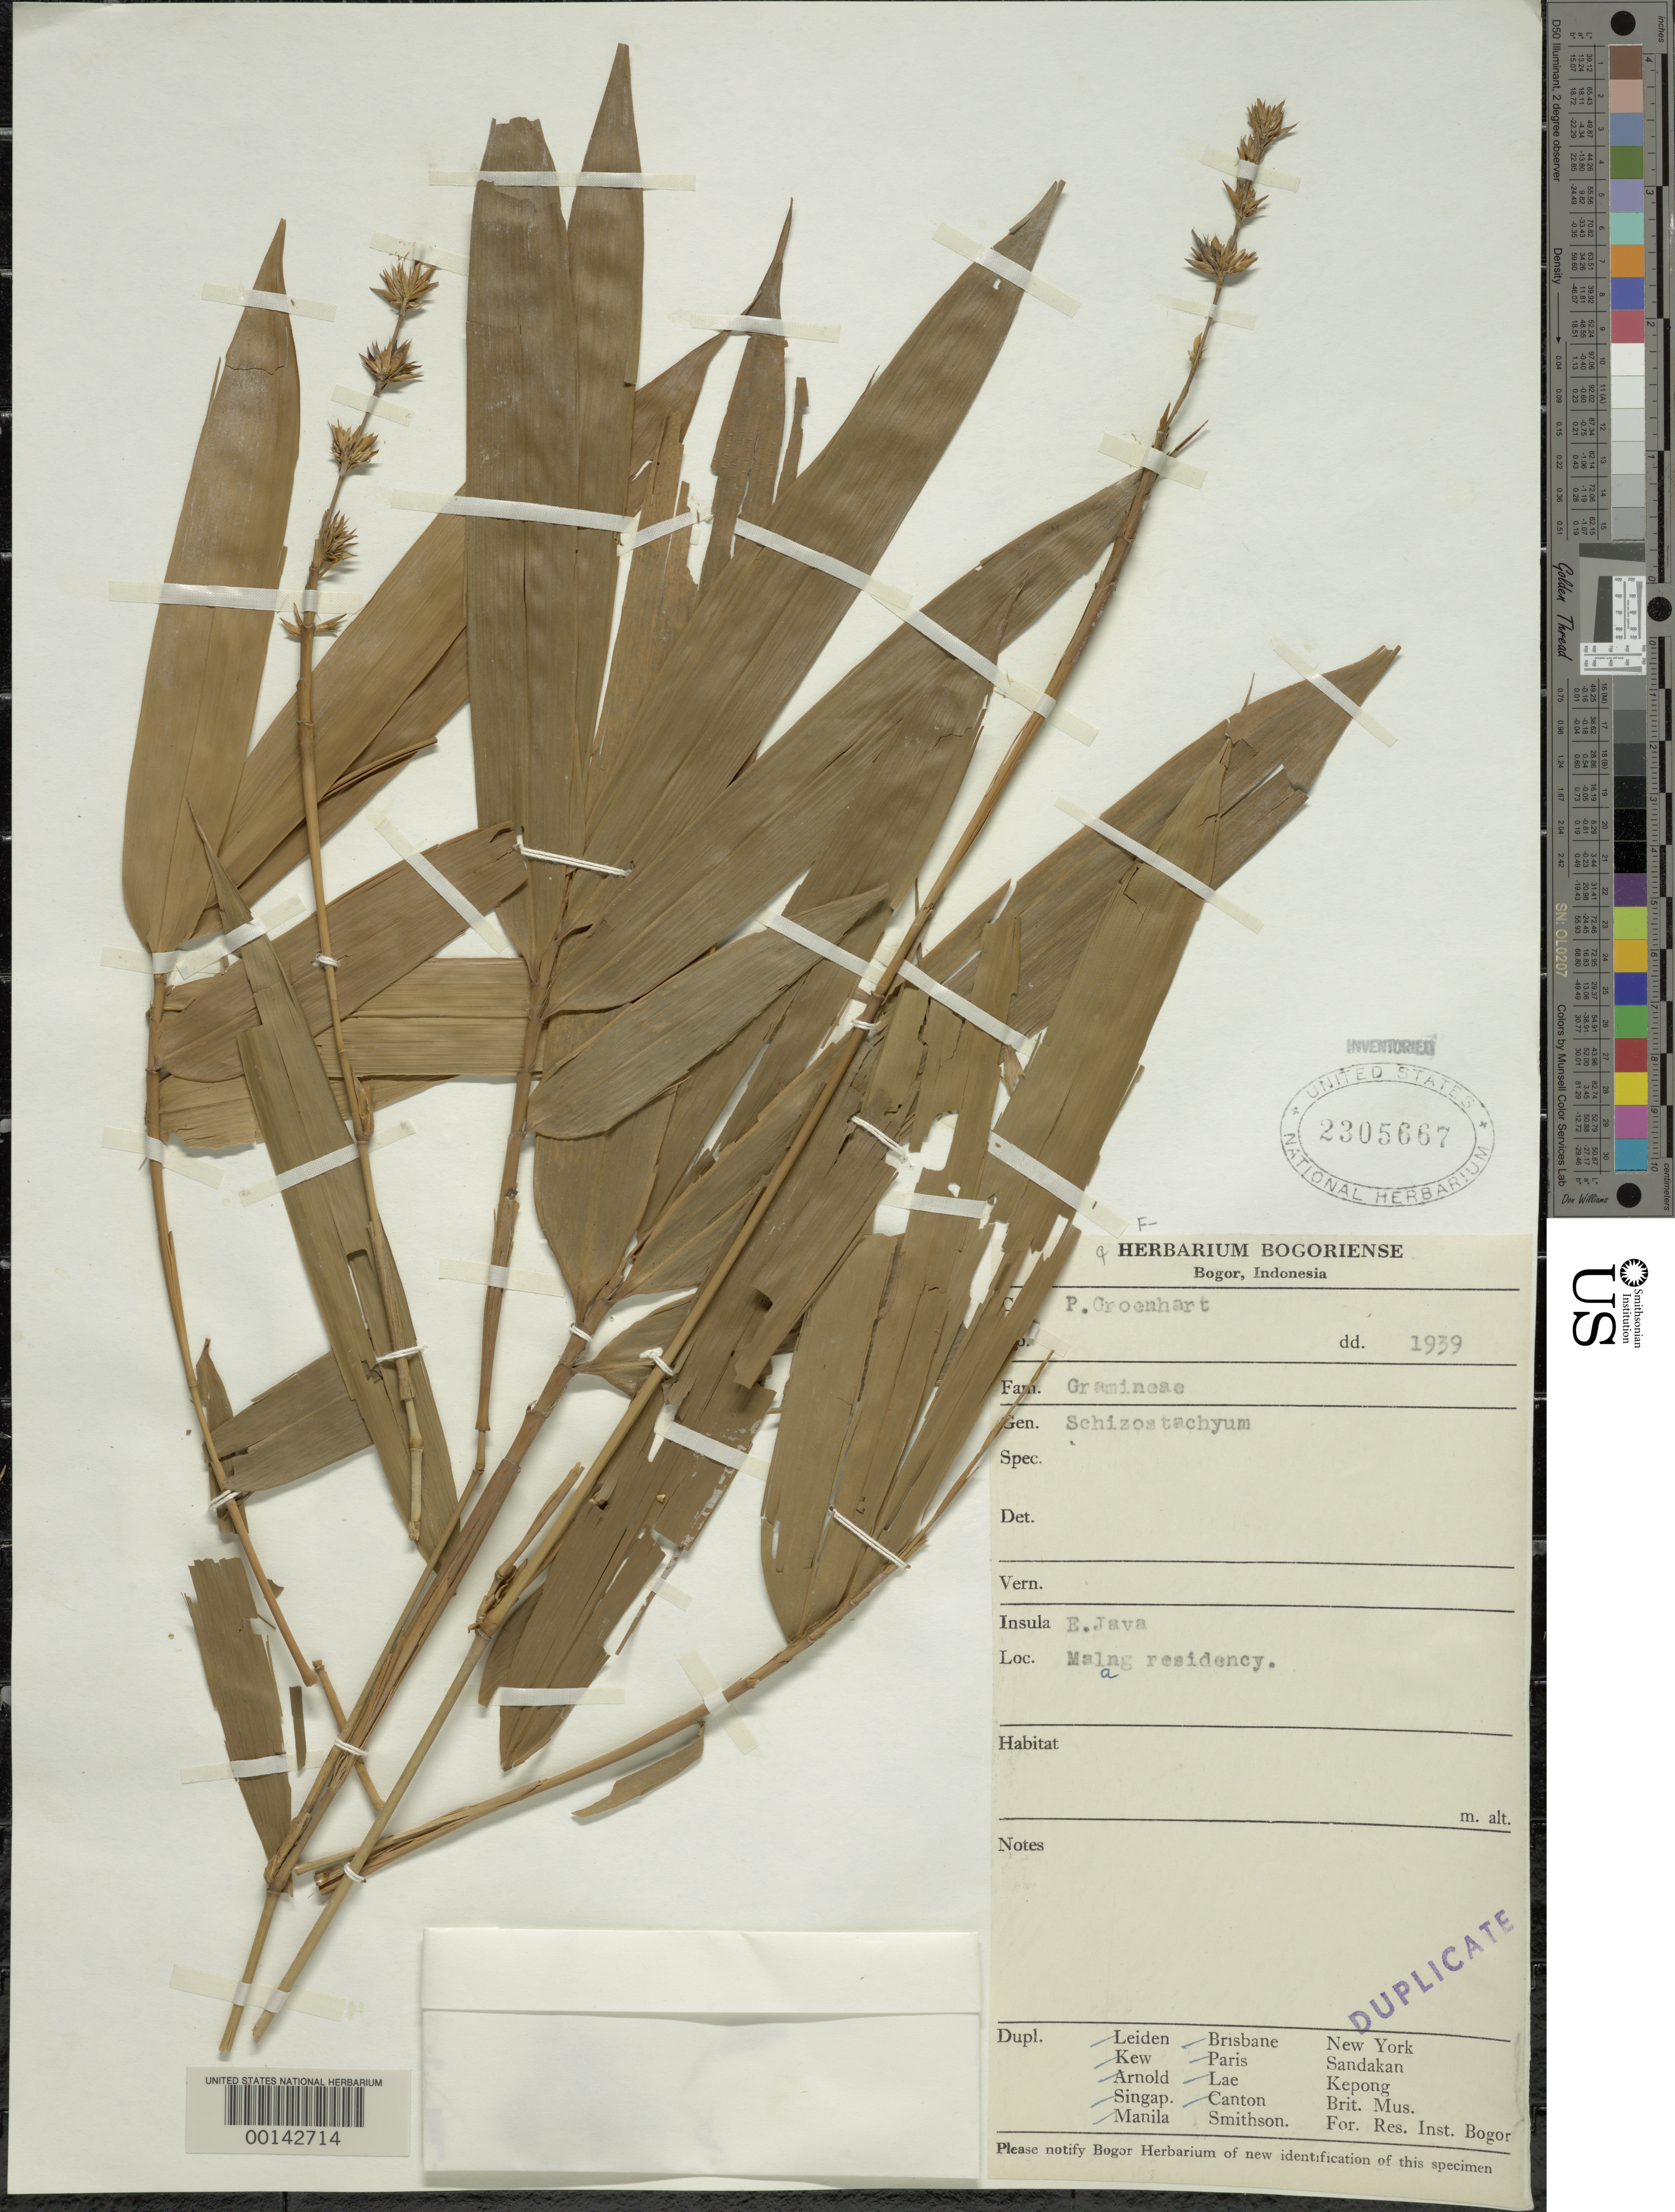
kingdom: Plantae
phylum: Tracheophyta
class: Liliopsida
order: Poales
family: Poaceae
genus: Schizostachyum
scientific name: Schizostachyum sp.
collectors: P. Groenhart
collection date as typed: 1939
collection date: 1939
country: Indonesia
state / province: Java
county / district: Jawa Timur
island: Java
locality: Malang residency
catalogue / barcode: US 2305667